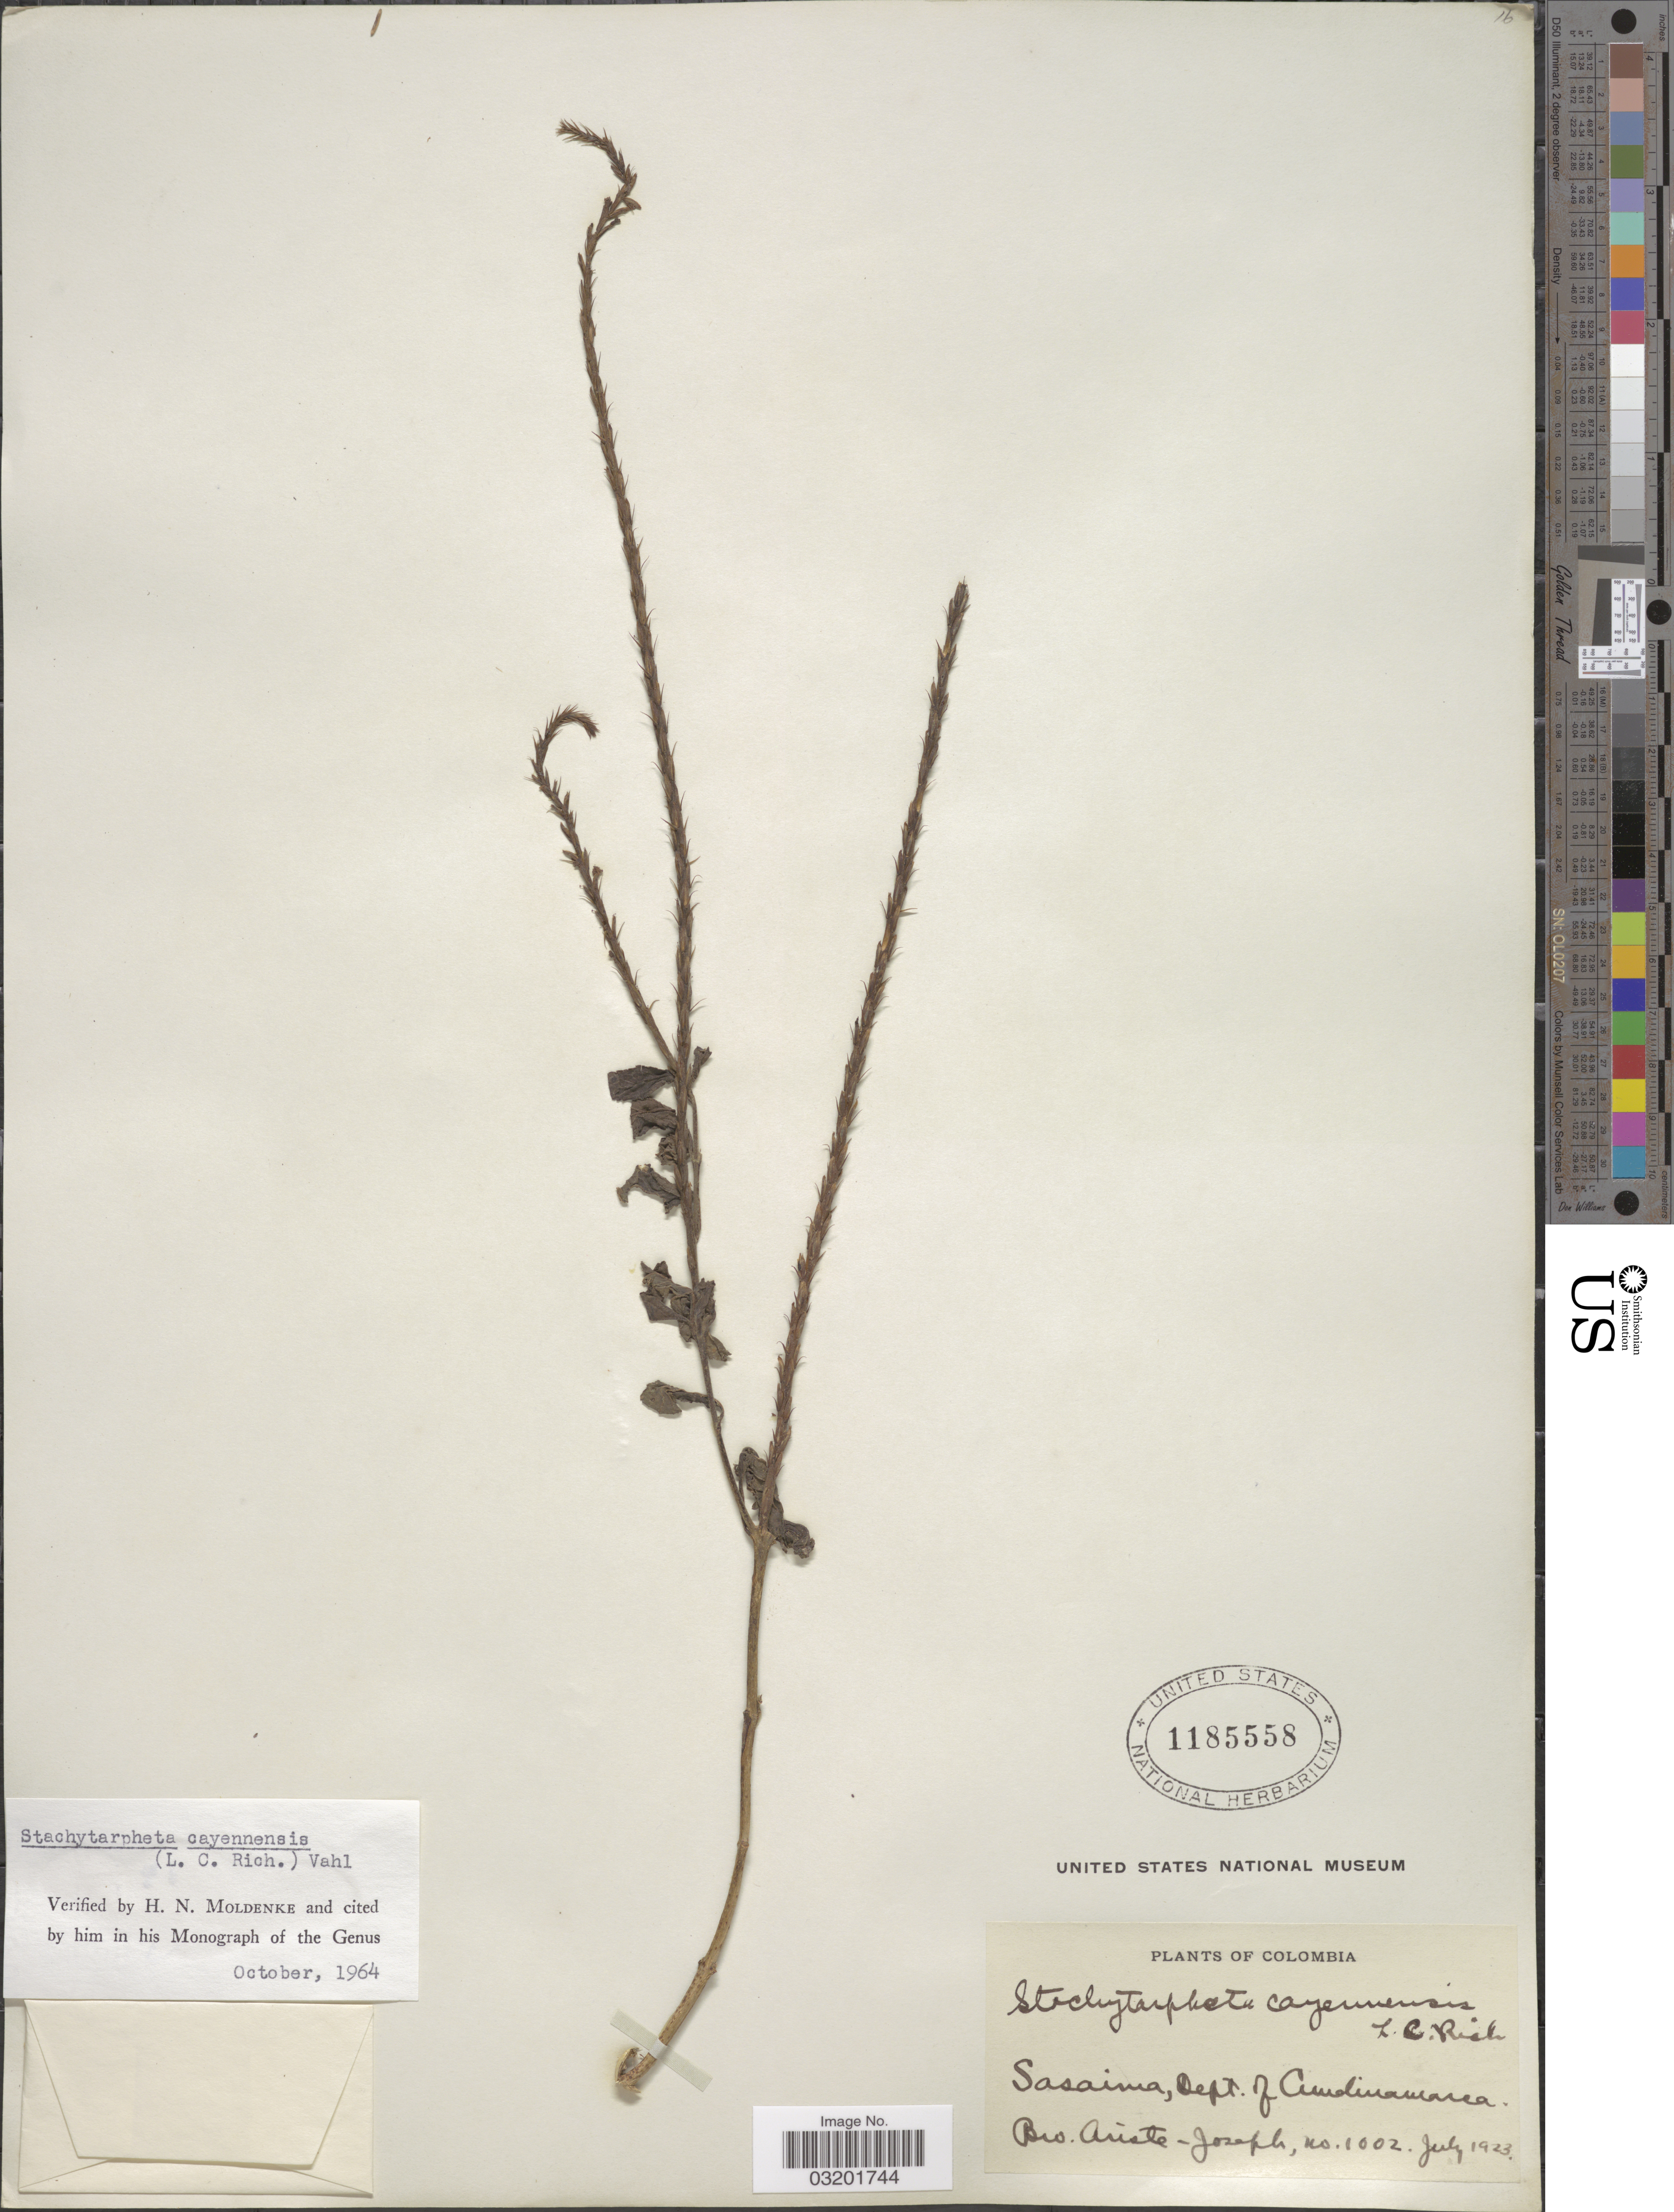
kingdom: Plantae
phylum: Tracheophyta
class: Magnoliopsida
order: Lamiales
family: Verbenaceae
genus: Stachytarpheta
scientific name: Stachytarpheta cayennensis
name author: (Rich.) Vahl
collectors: Bro. Ariste-Joseph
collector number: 1002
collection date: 1923-07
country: Colombia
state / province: Cundinamarca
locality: Sasaima, Dept. of Cundinamarca.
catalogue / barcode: US 1185558